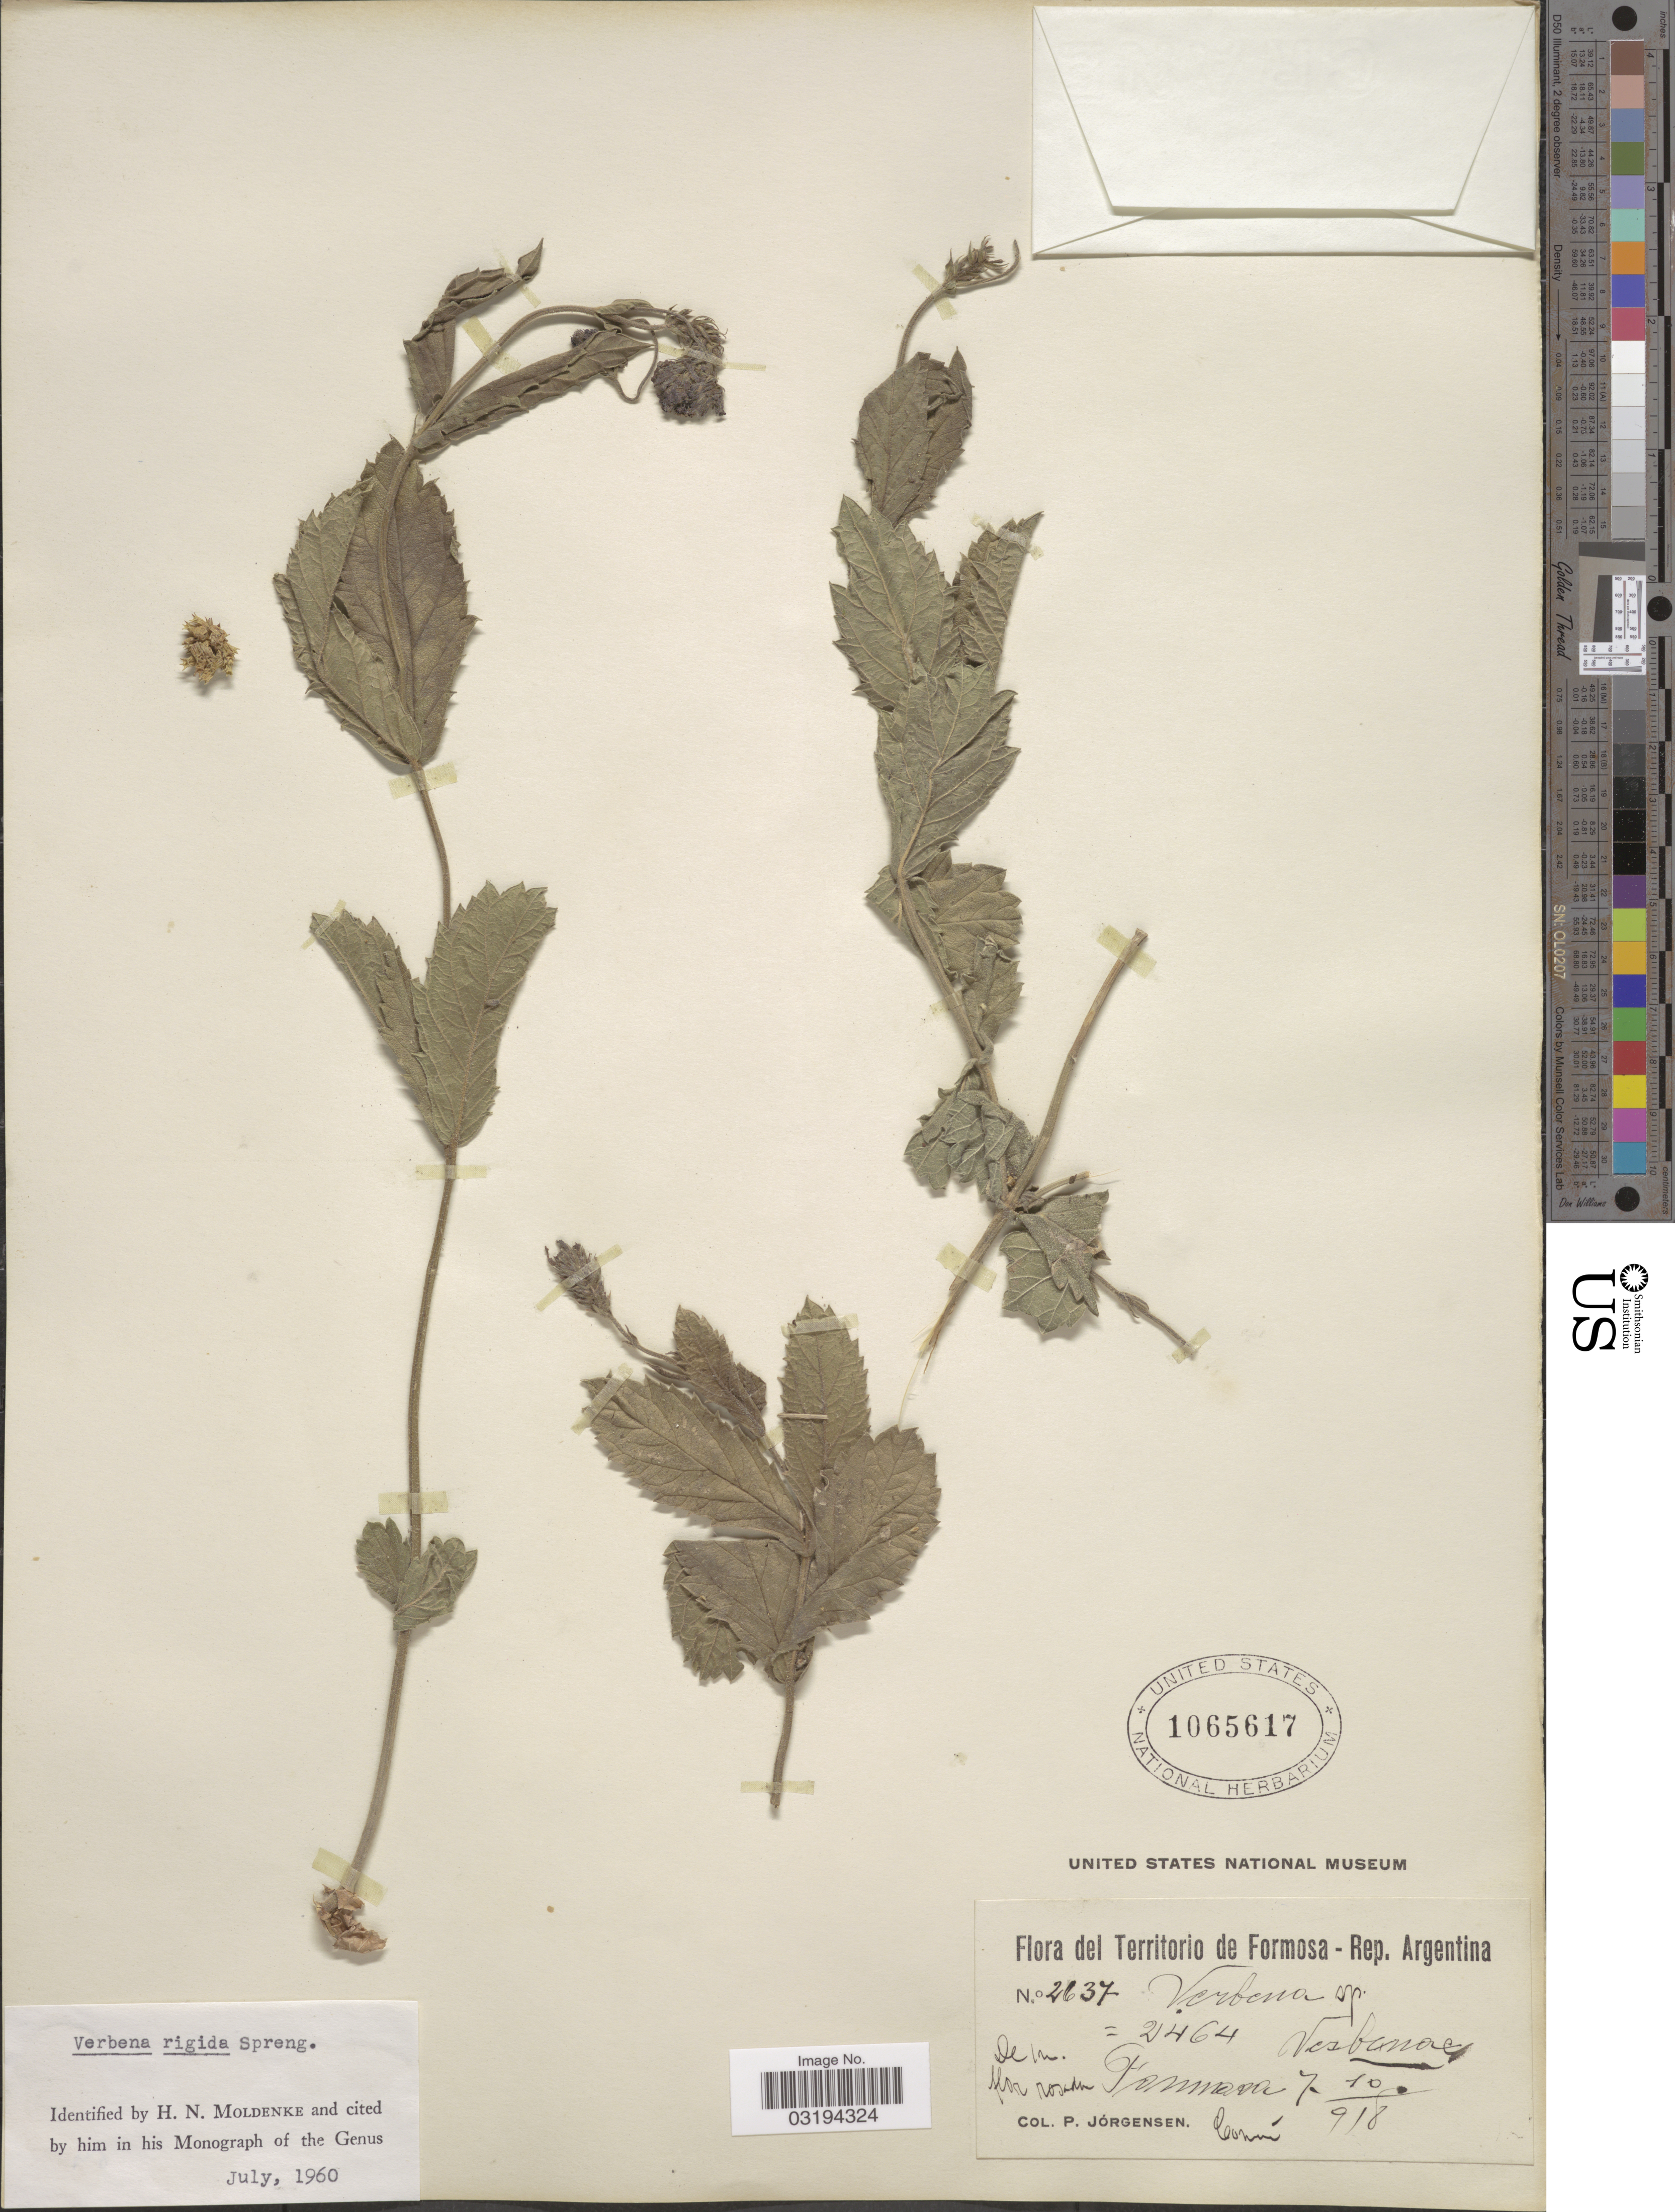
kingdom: Plantae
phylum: Tracheophyta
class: Magnoliopsida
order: Lamiales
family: Verbenaceae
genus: Verbena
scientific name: Verbena rigida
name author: Spreng.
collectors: P. Jörgensen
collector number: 2637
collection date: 1918-10-07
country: Argentina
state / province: Formosa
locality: Territorio de Formosa.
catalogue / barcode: US 1065617